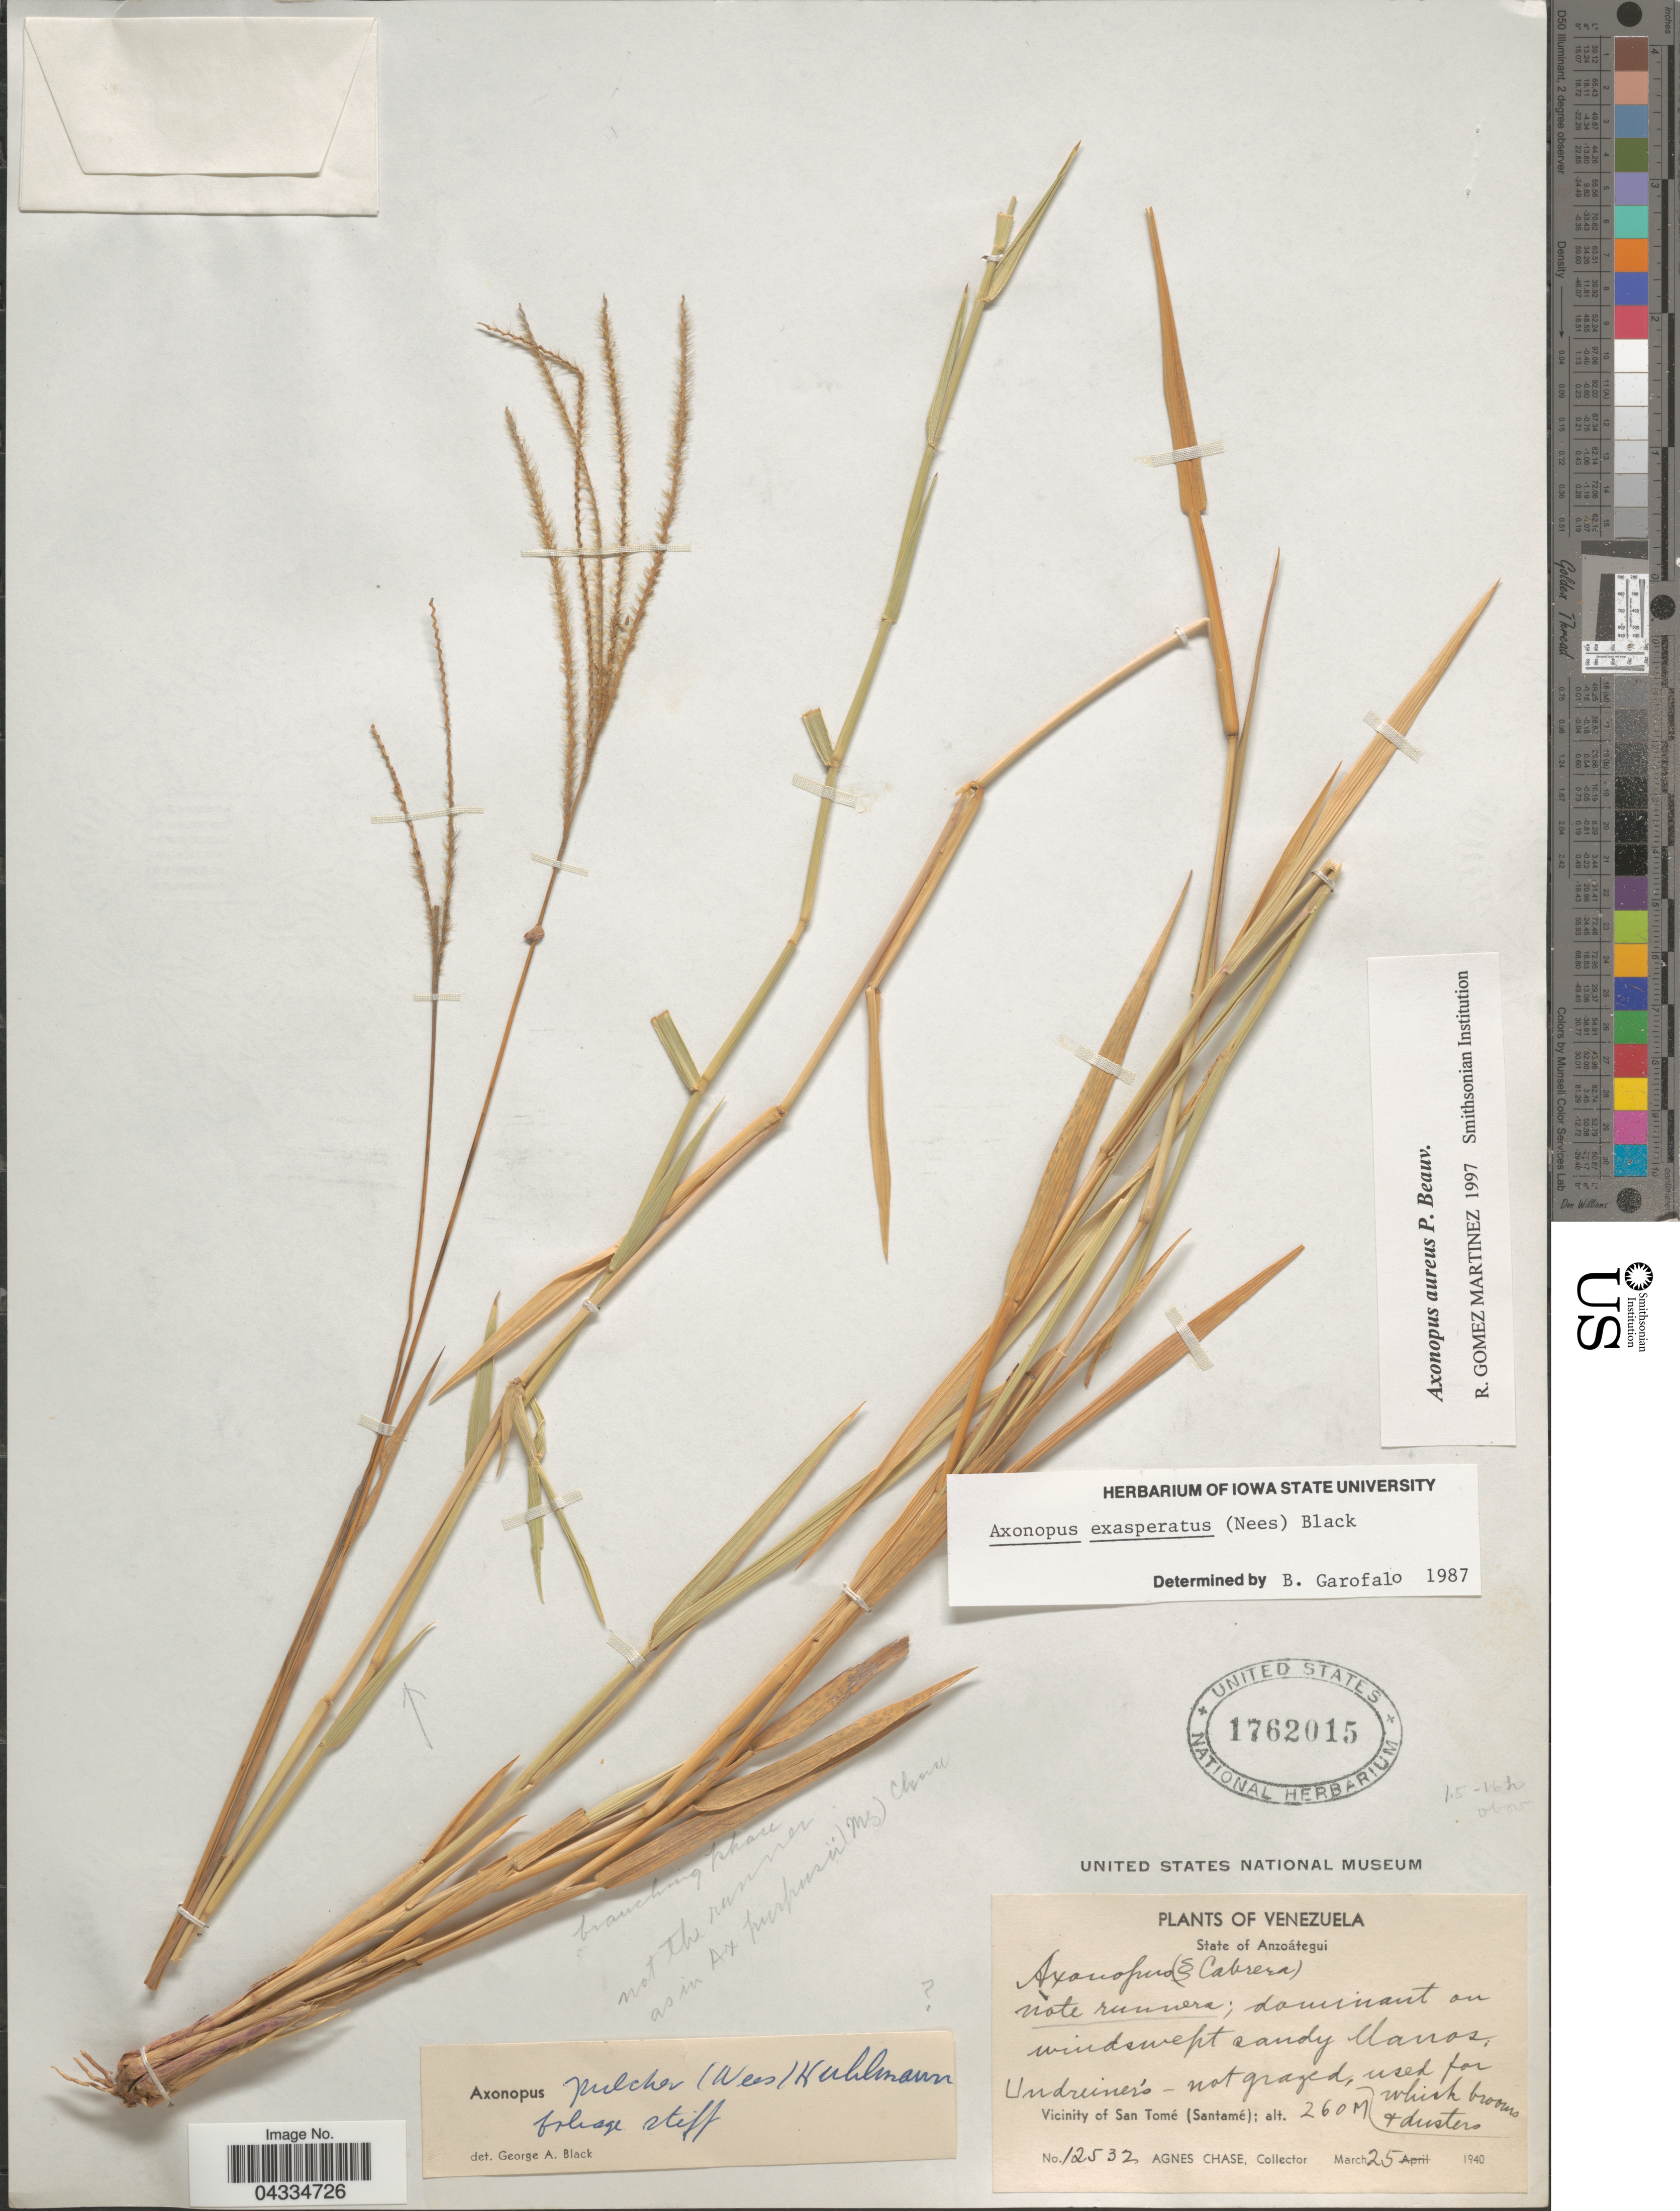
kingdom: Plantae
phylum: Tracheophyta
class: Liliopsida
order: Poales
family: Poaceae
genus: Axonopus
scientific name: Axonopus aureus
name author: P. Beauv.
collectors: A. Chase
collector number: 12532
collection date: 1940-03-25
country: Venezuela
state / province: Anzoategui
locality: Vicinity of San Tomé (Santamé).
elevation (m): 260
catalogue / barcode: US 1762015